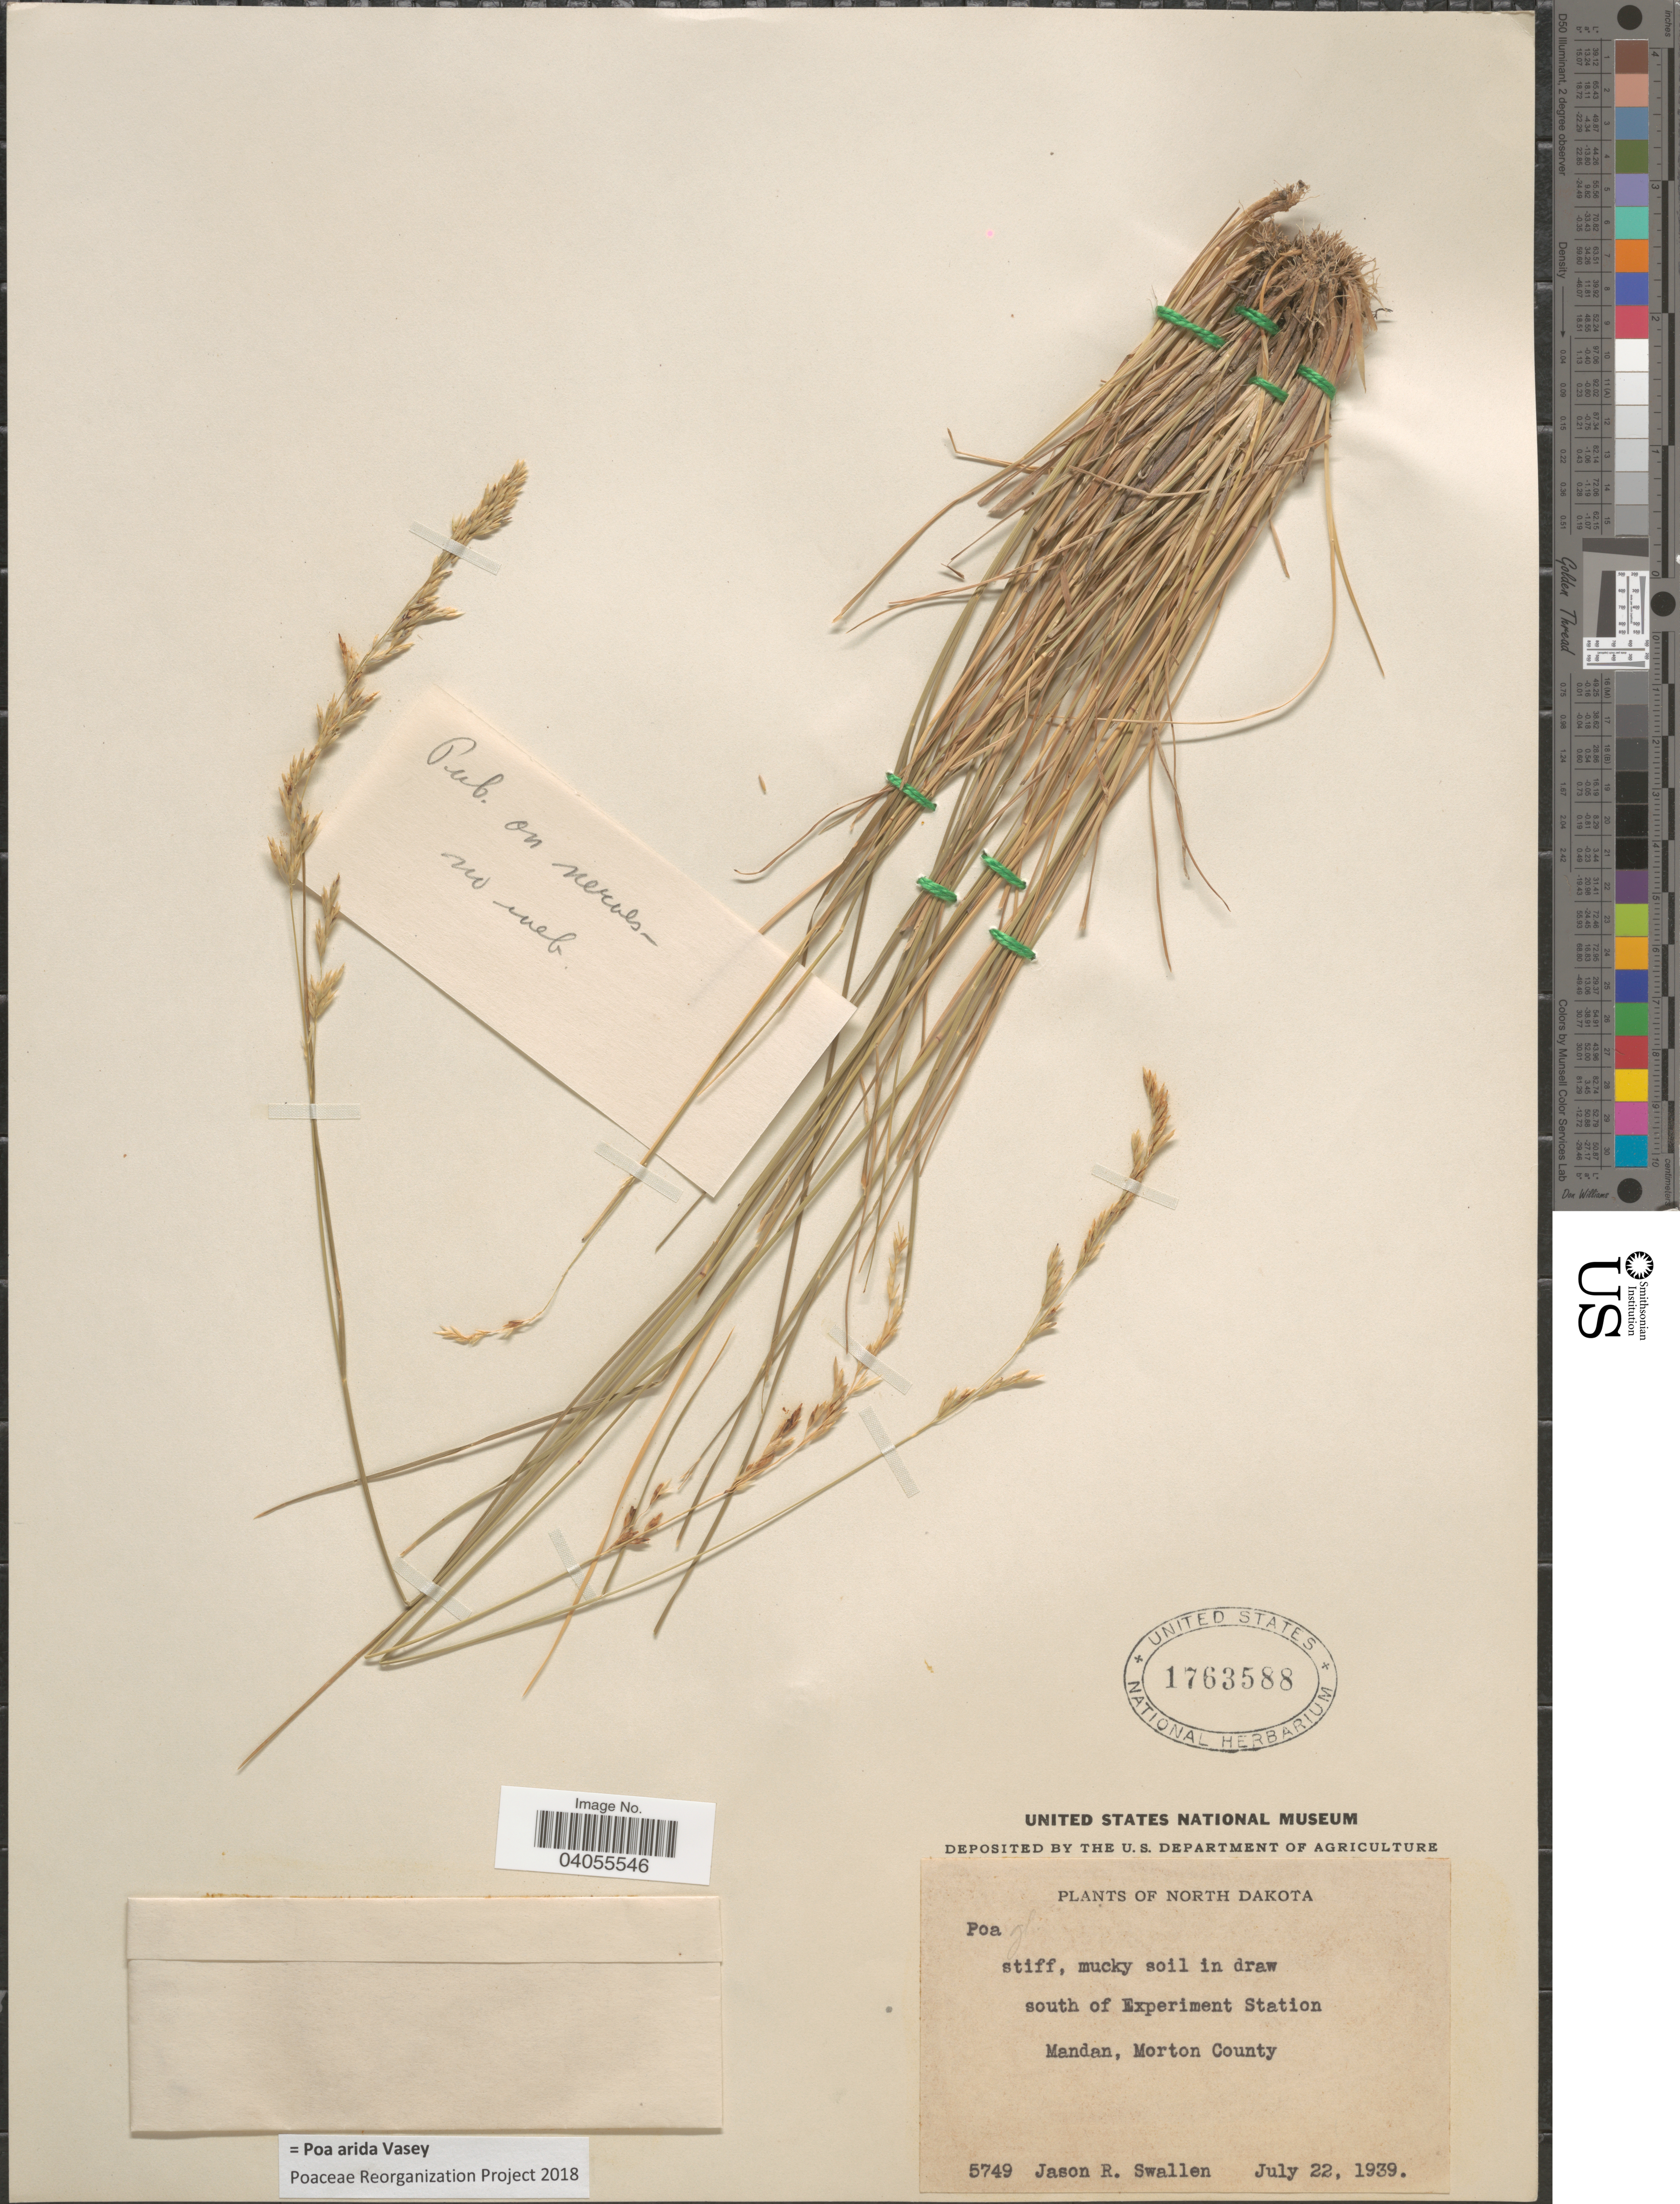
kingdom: Plantae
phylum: Tracheophyta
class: Liliopsida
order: Poales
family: Poaceae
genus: Poa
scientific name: Poa arida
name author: Vasey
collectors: J. R. Swallen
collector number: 5749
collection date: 1939-07-22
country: United States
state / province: North Dakota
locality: South of Experiment Station. Mandan, Morton County.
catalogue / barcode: US 1763588